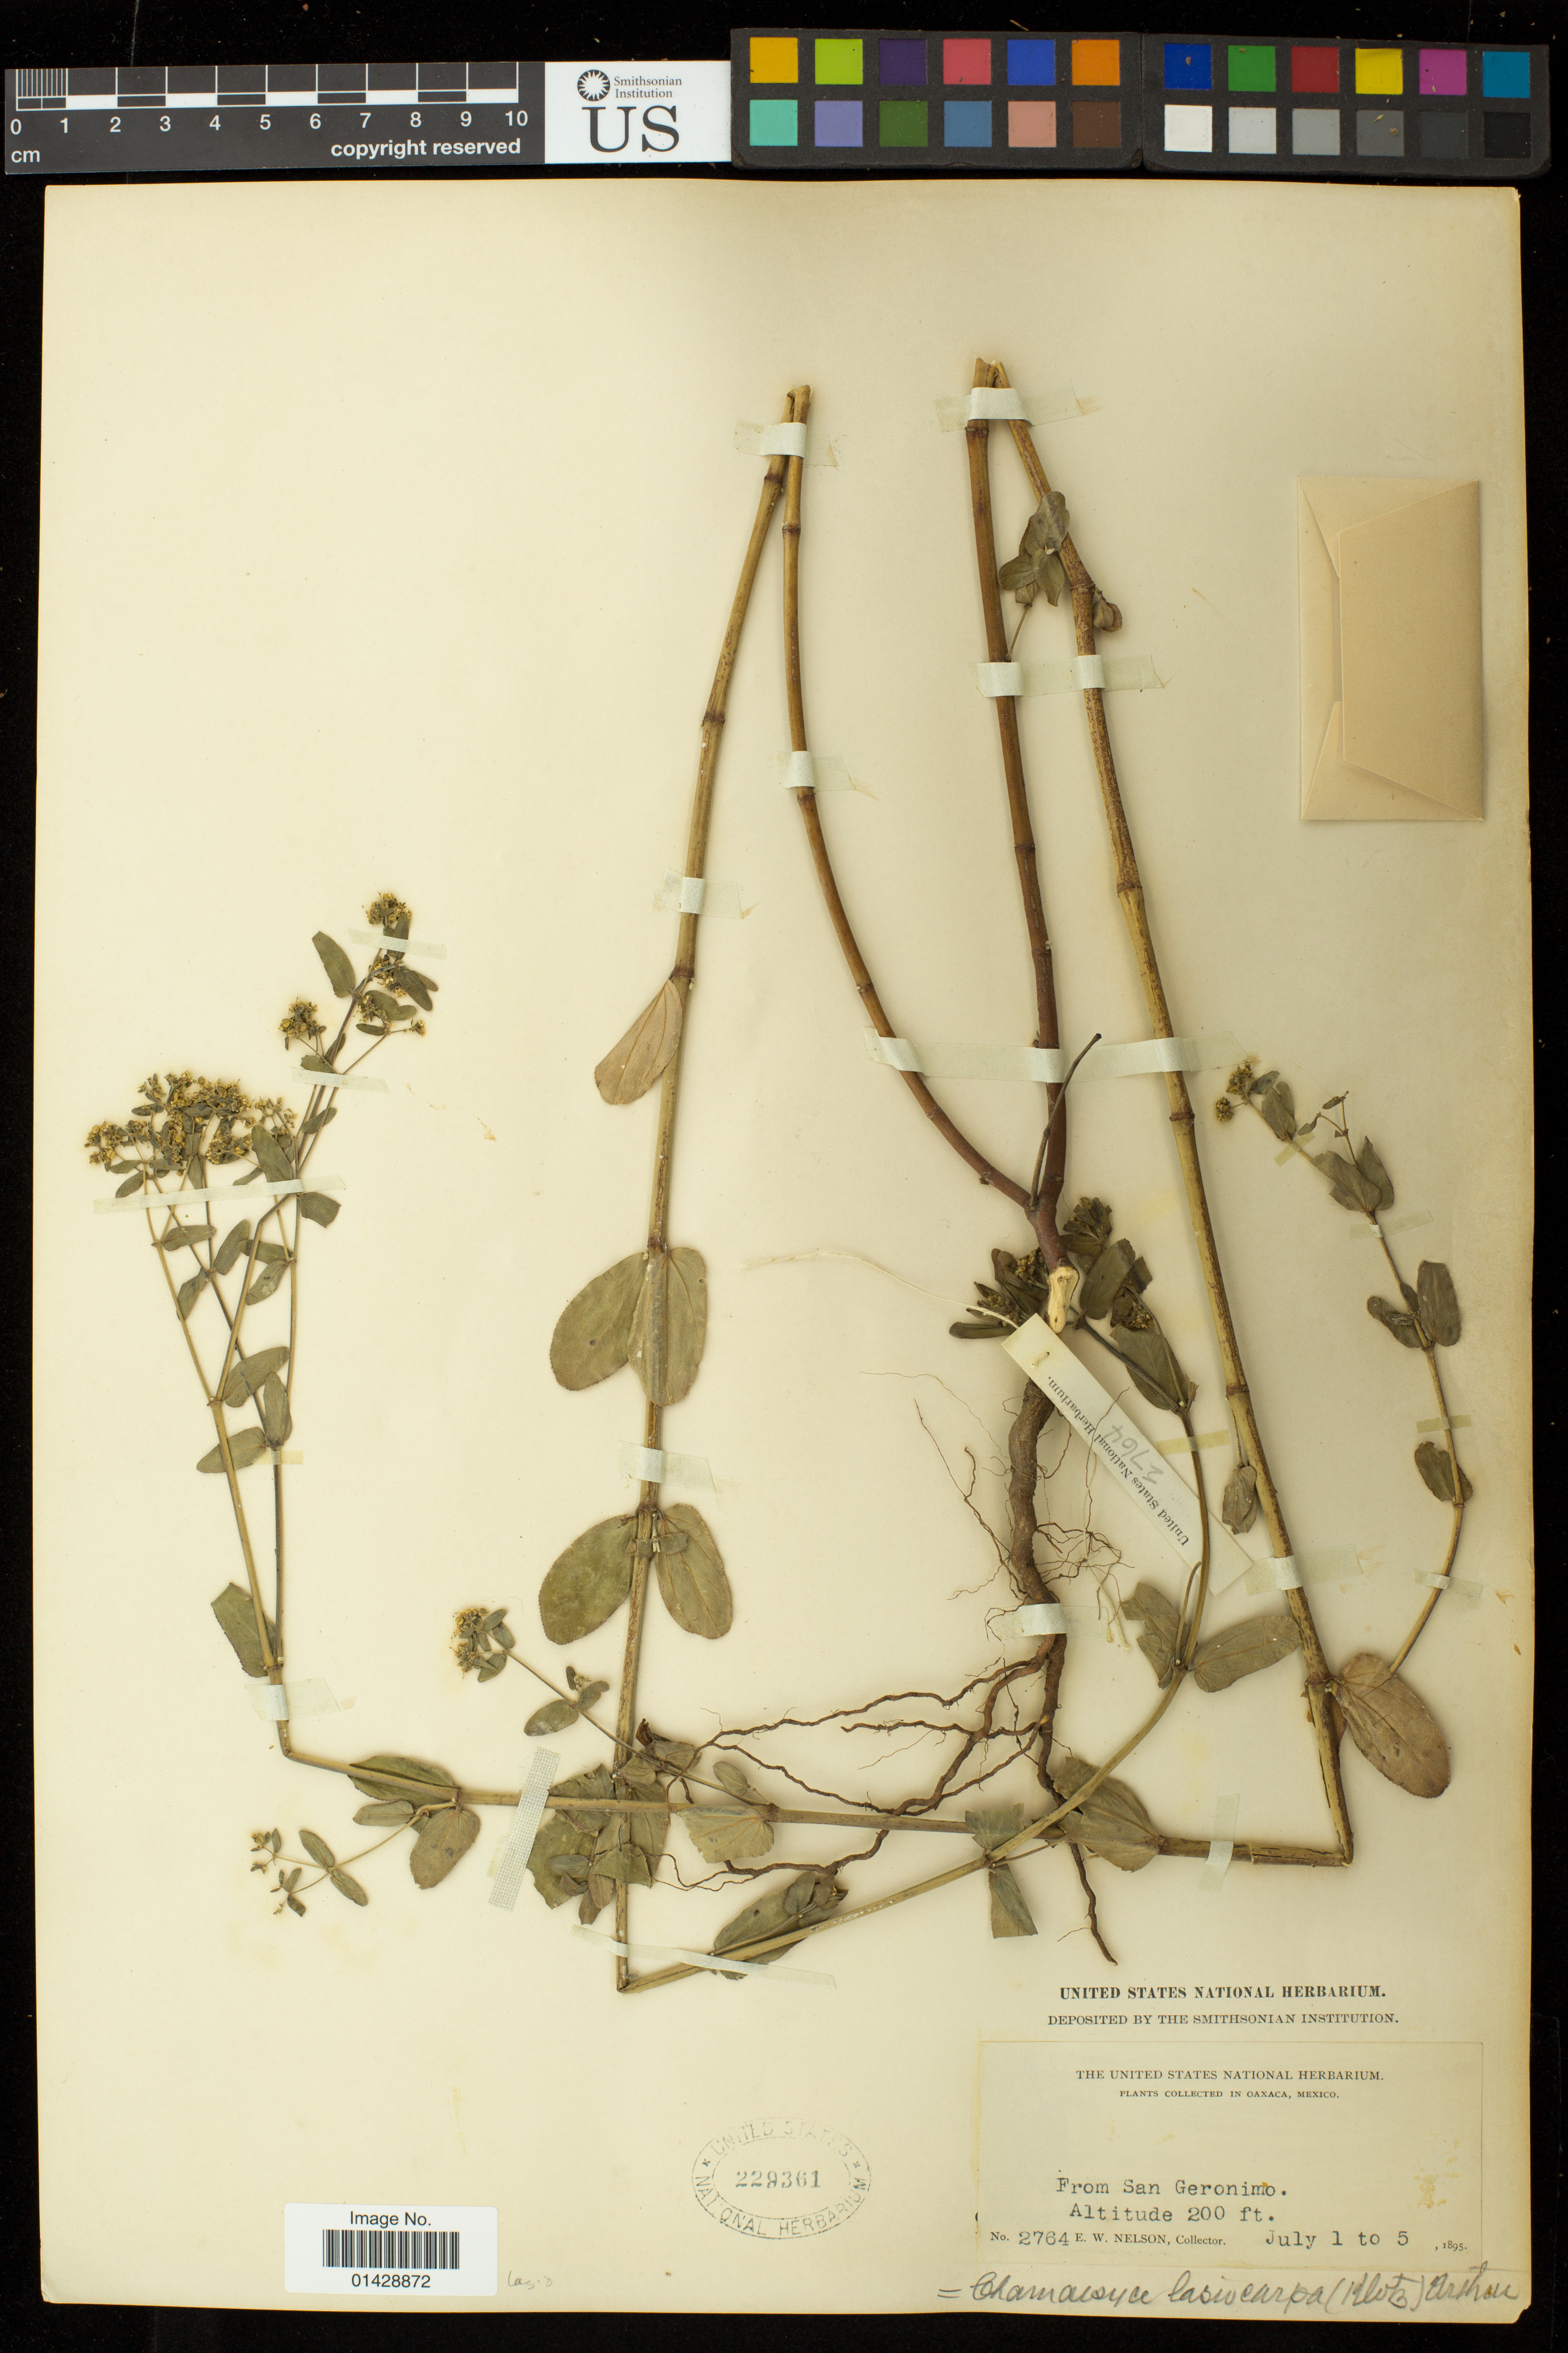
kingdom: Plantae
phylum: Tracheophyta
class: Magnoliopsida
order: Malpighiales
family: Euphorbiaceae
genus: Euphorbia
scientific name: Euphorbia lasiocarpa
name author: Klotzsch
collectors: E. W. Nelson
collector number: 2764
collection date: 1895-07-01/1895-07-05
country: Mexico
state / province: Oaxaca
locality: From San Geronimo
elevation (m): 61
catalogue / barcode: US 228361